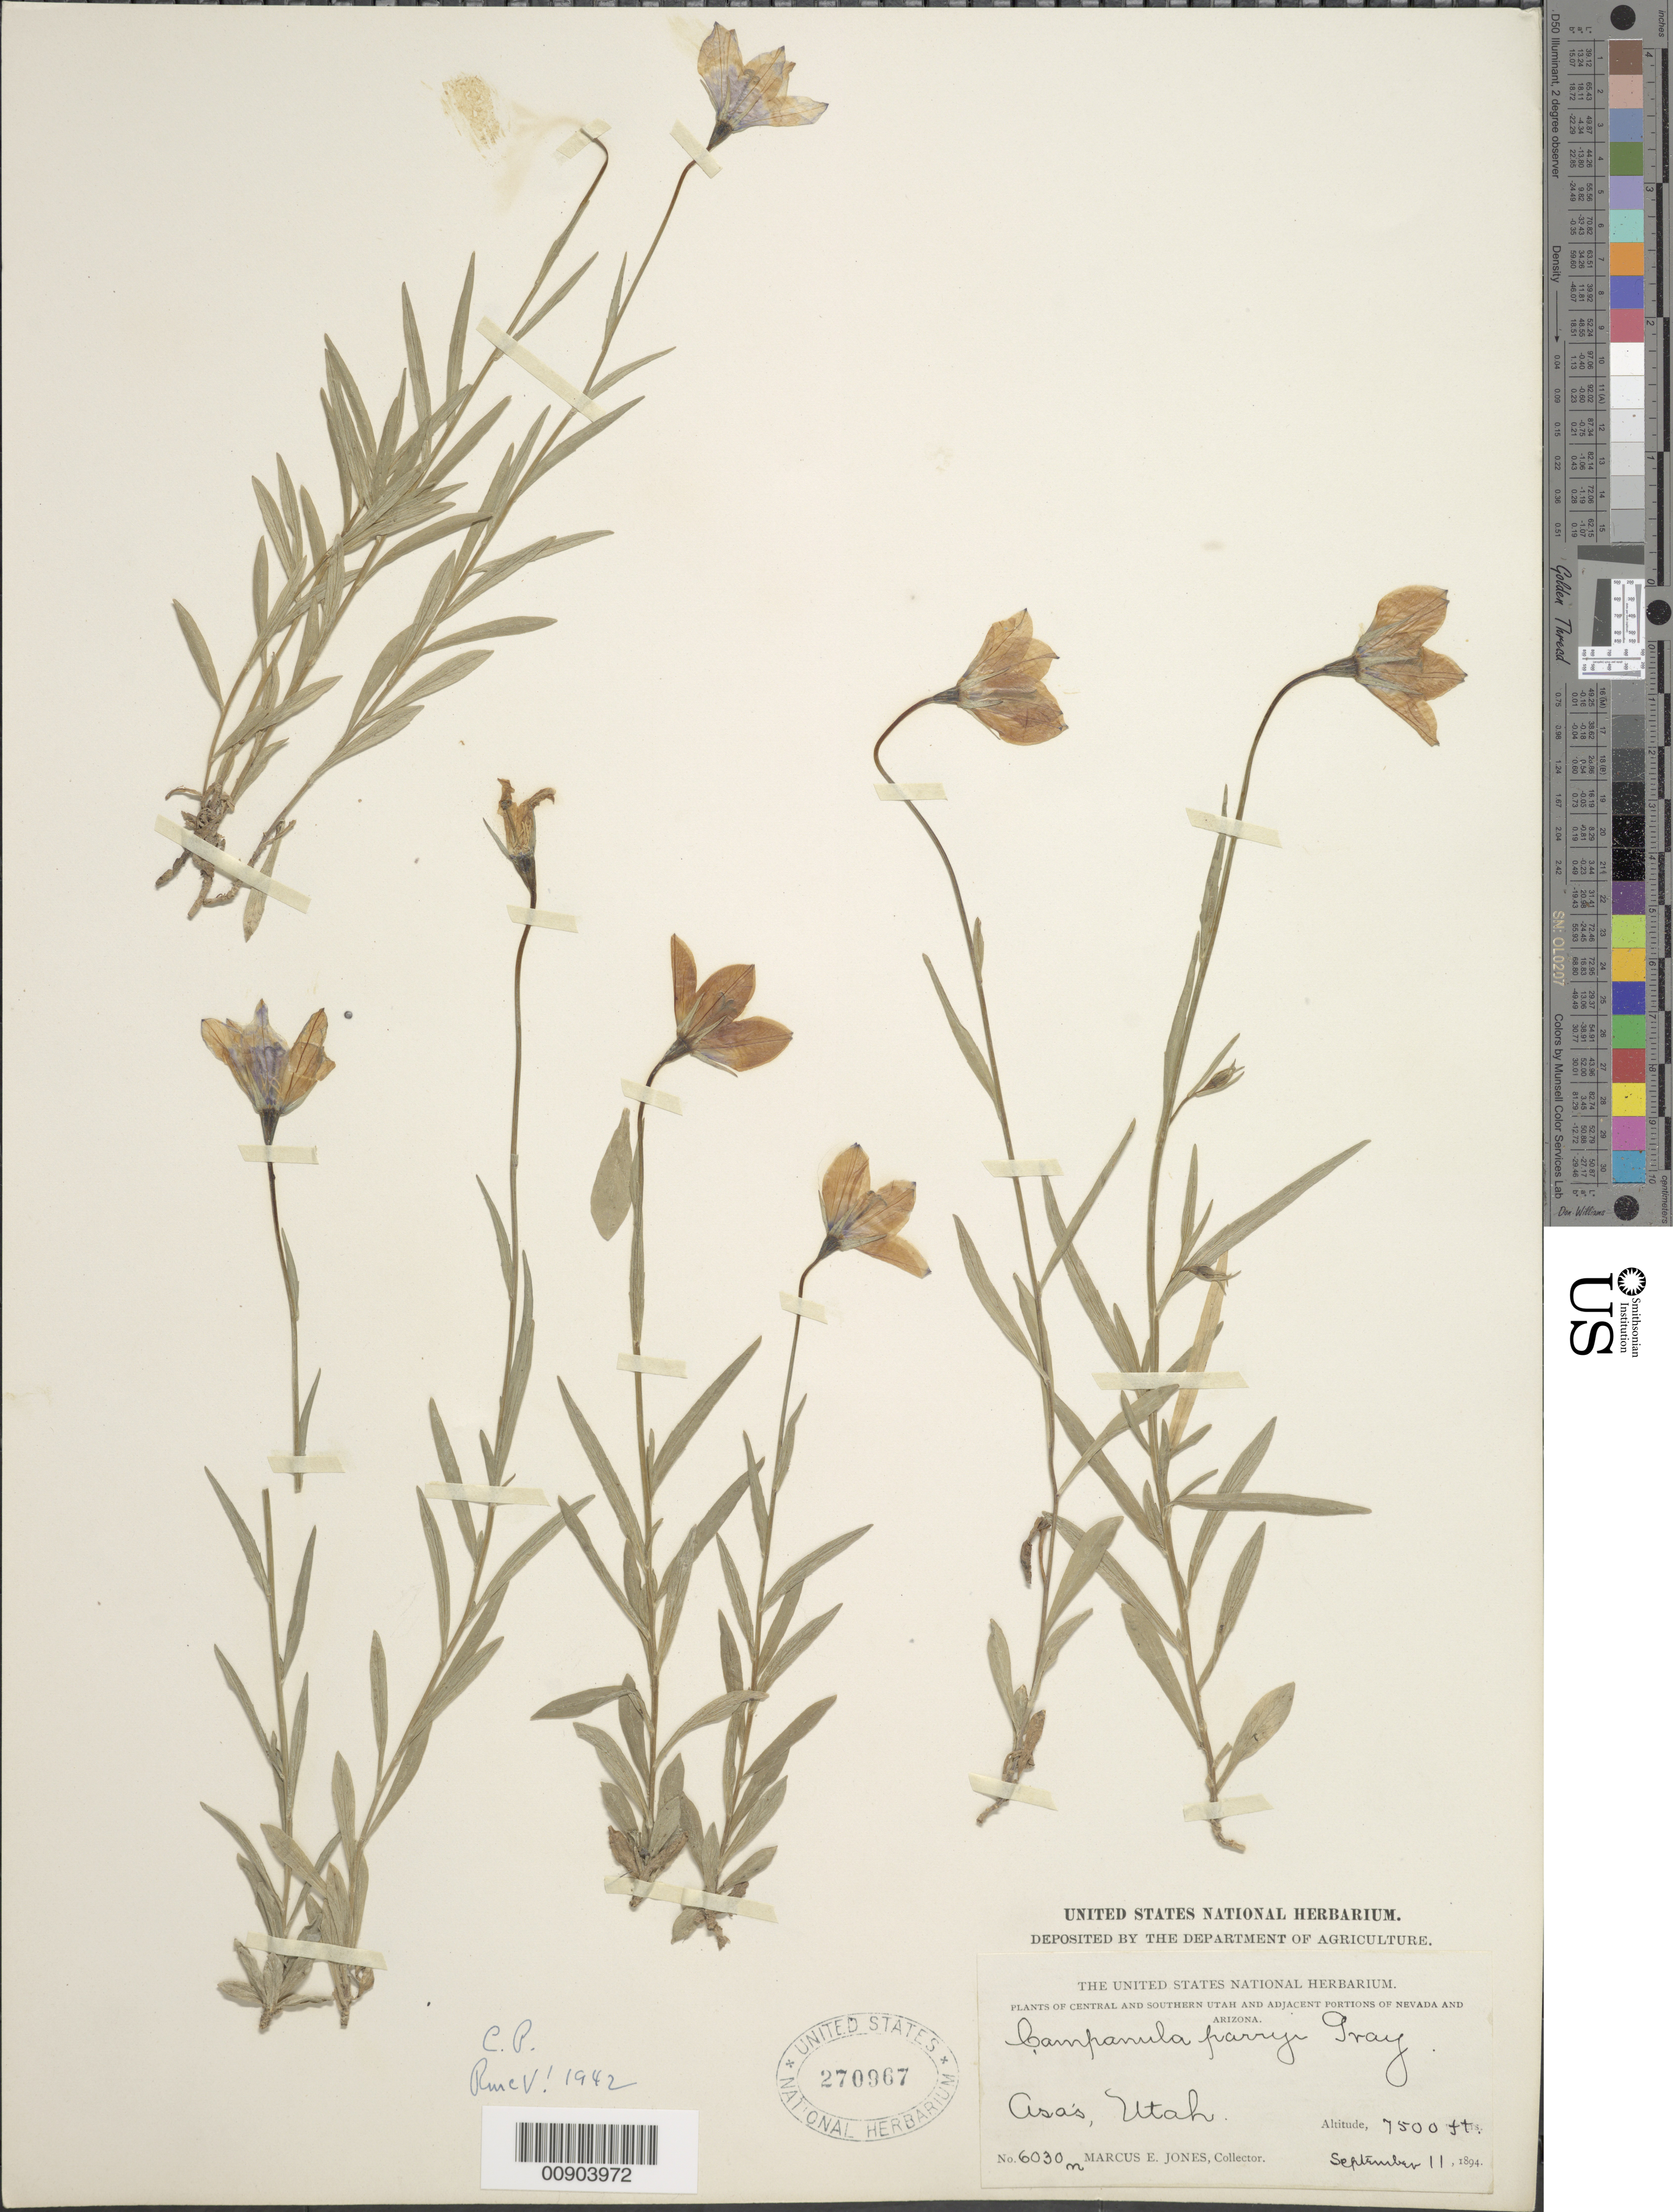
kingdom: Plantae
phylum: Tracheophyta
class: Magnoliopsida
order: Asterales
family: Campanulaceae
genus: Campanula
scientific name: Campanula parryi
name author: A. Gray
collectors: M. E. Jones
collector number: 6030m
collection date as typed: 11 Sep 1894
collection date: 1894-09-11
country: United States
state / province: Utah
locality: Asa's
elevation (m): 1219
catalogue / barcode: US 270967